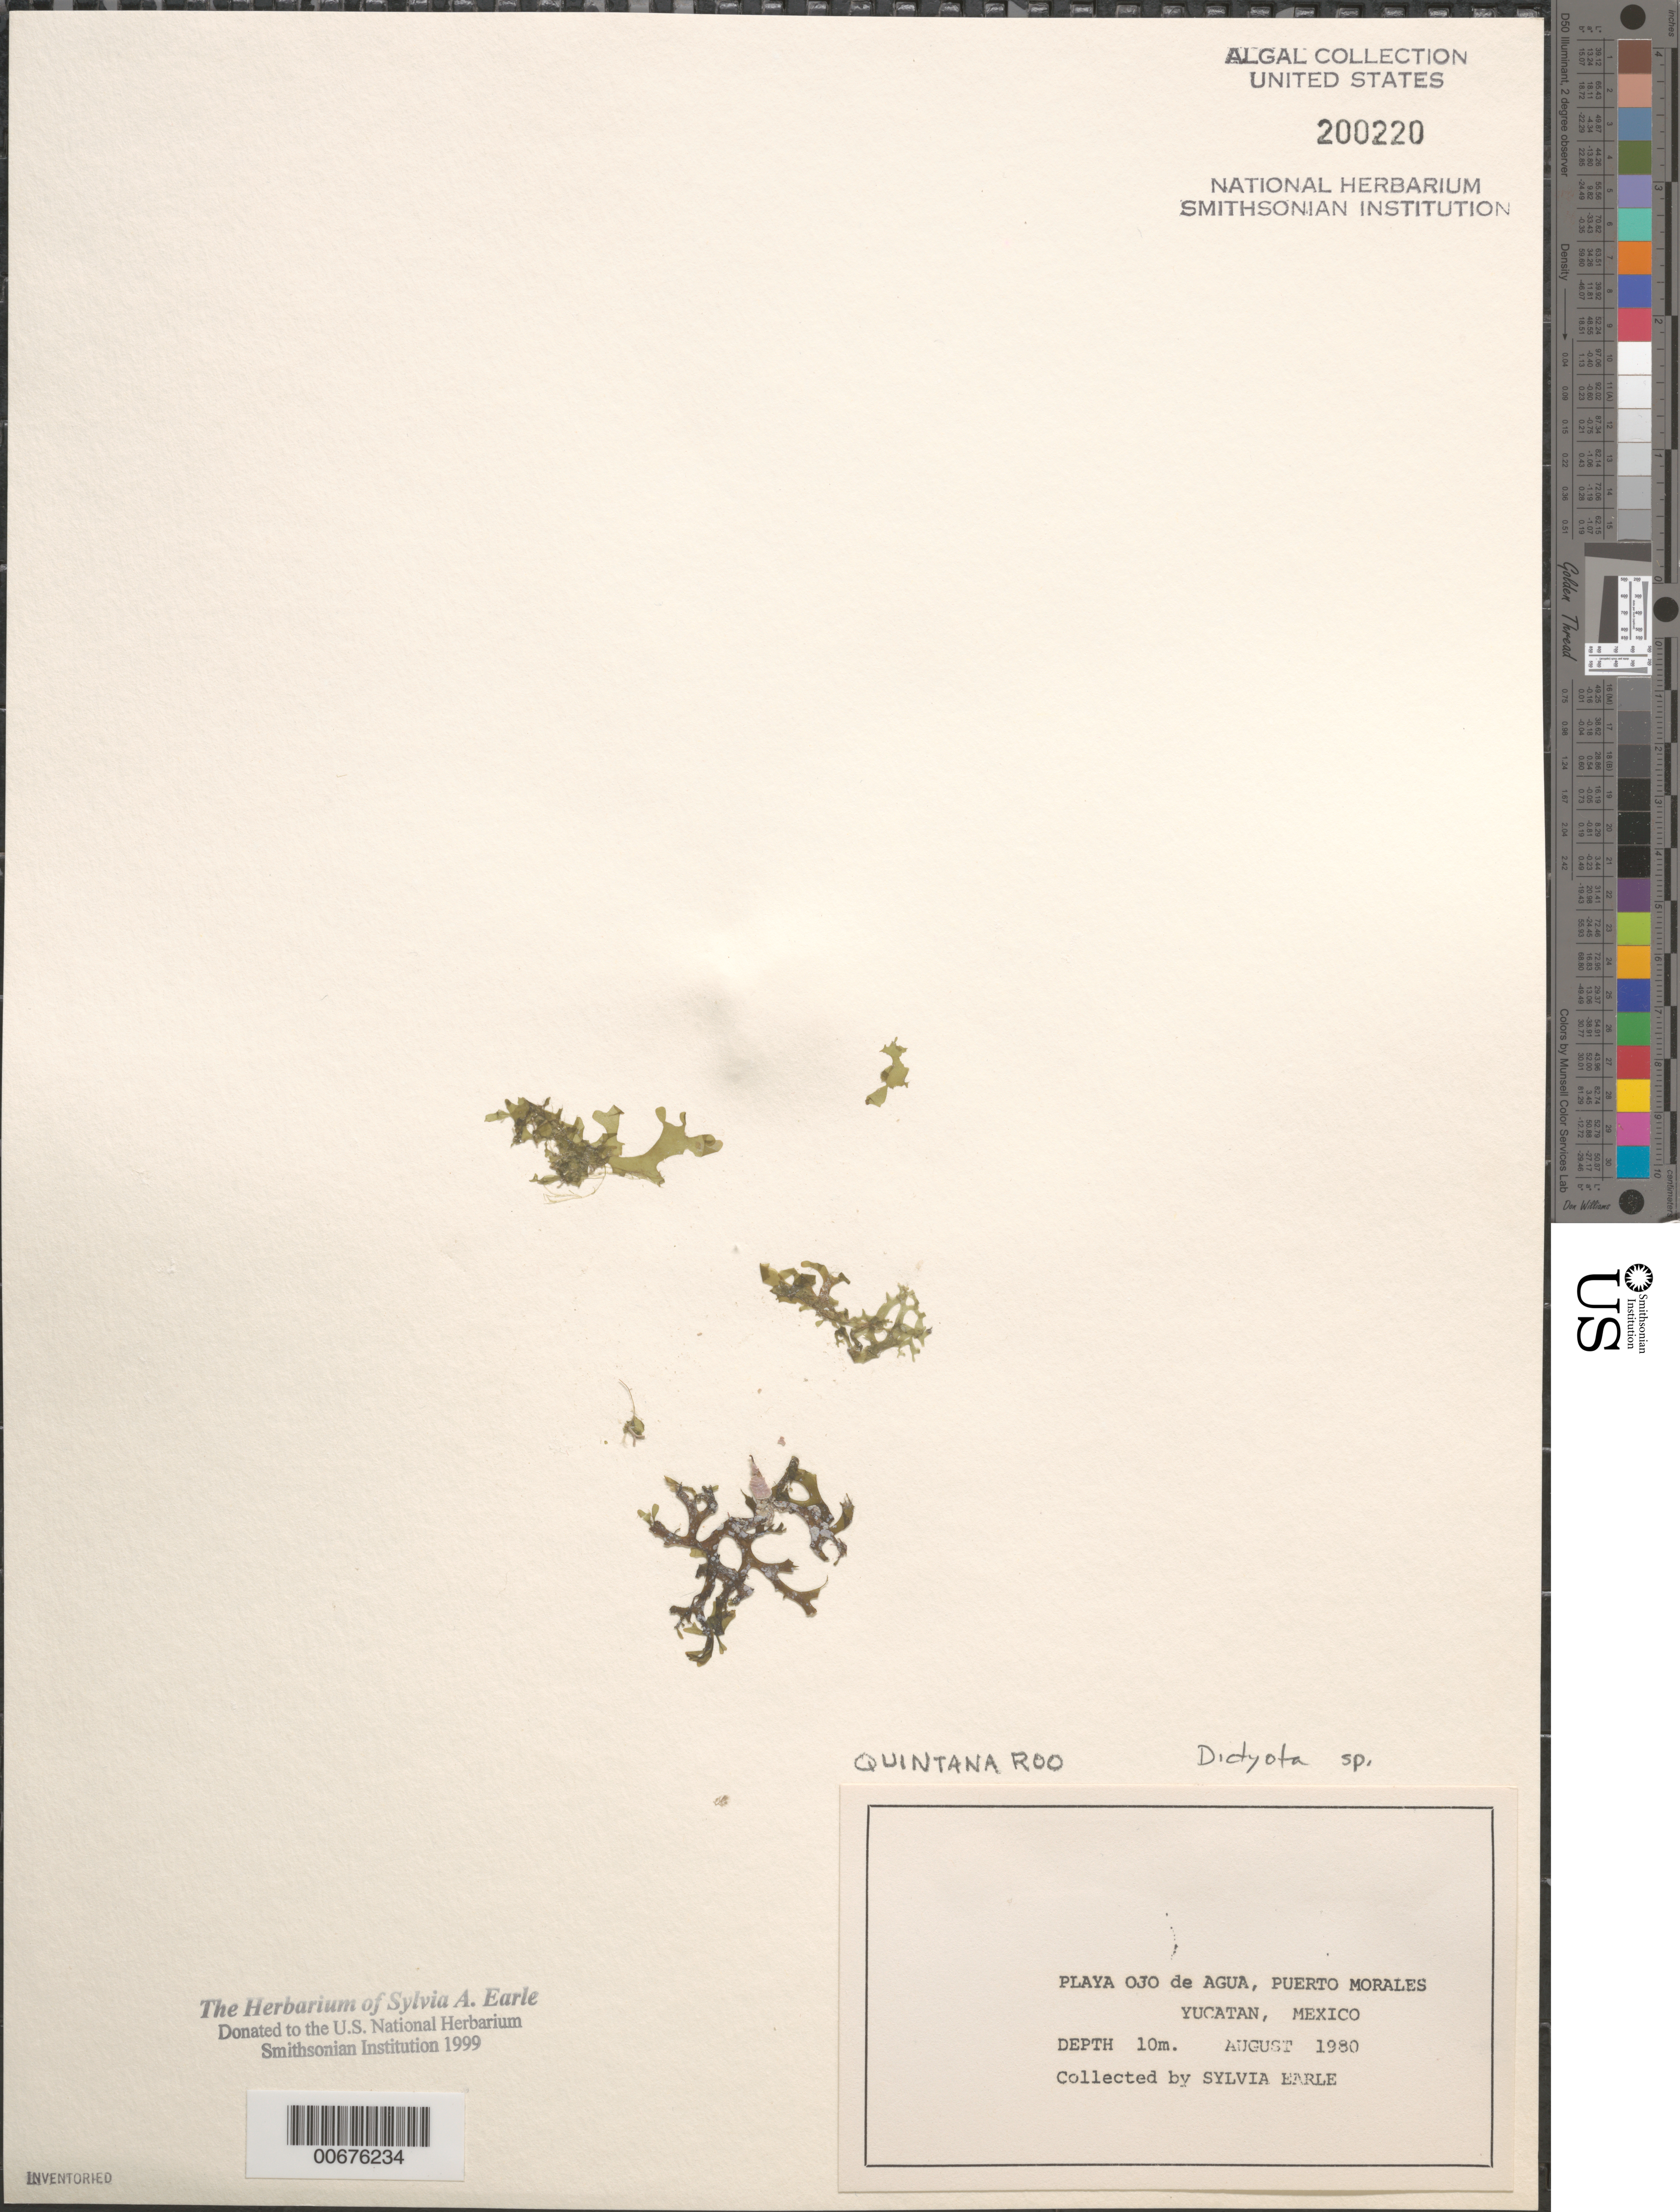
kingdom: Chromista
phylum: Ochrophyta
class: Phaeophyceae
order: Dictyotales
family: Dictyotaceae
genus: Dictyota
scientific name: Dictyota sp.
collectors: S. A. Earle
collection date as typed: Aug 1980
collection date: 1980-08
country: Mexico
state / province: Quintana Roo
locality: Playa Ojo de Agua, Puerto Morales, Yucatan Peninsula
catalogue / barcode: US 200220